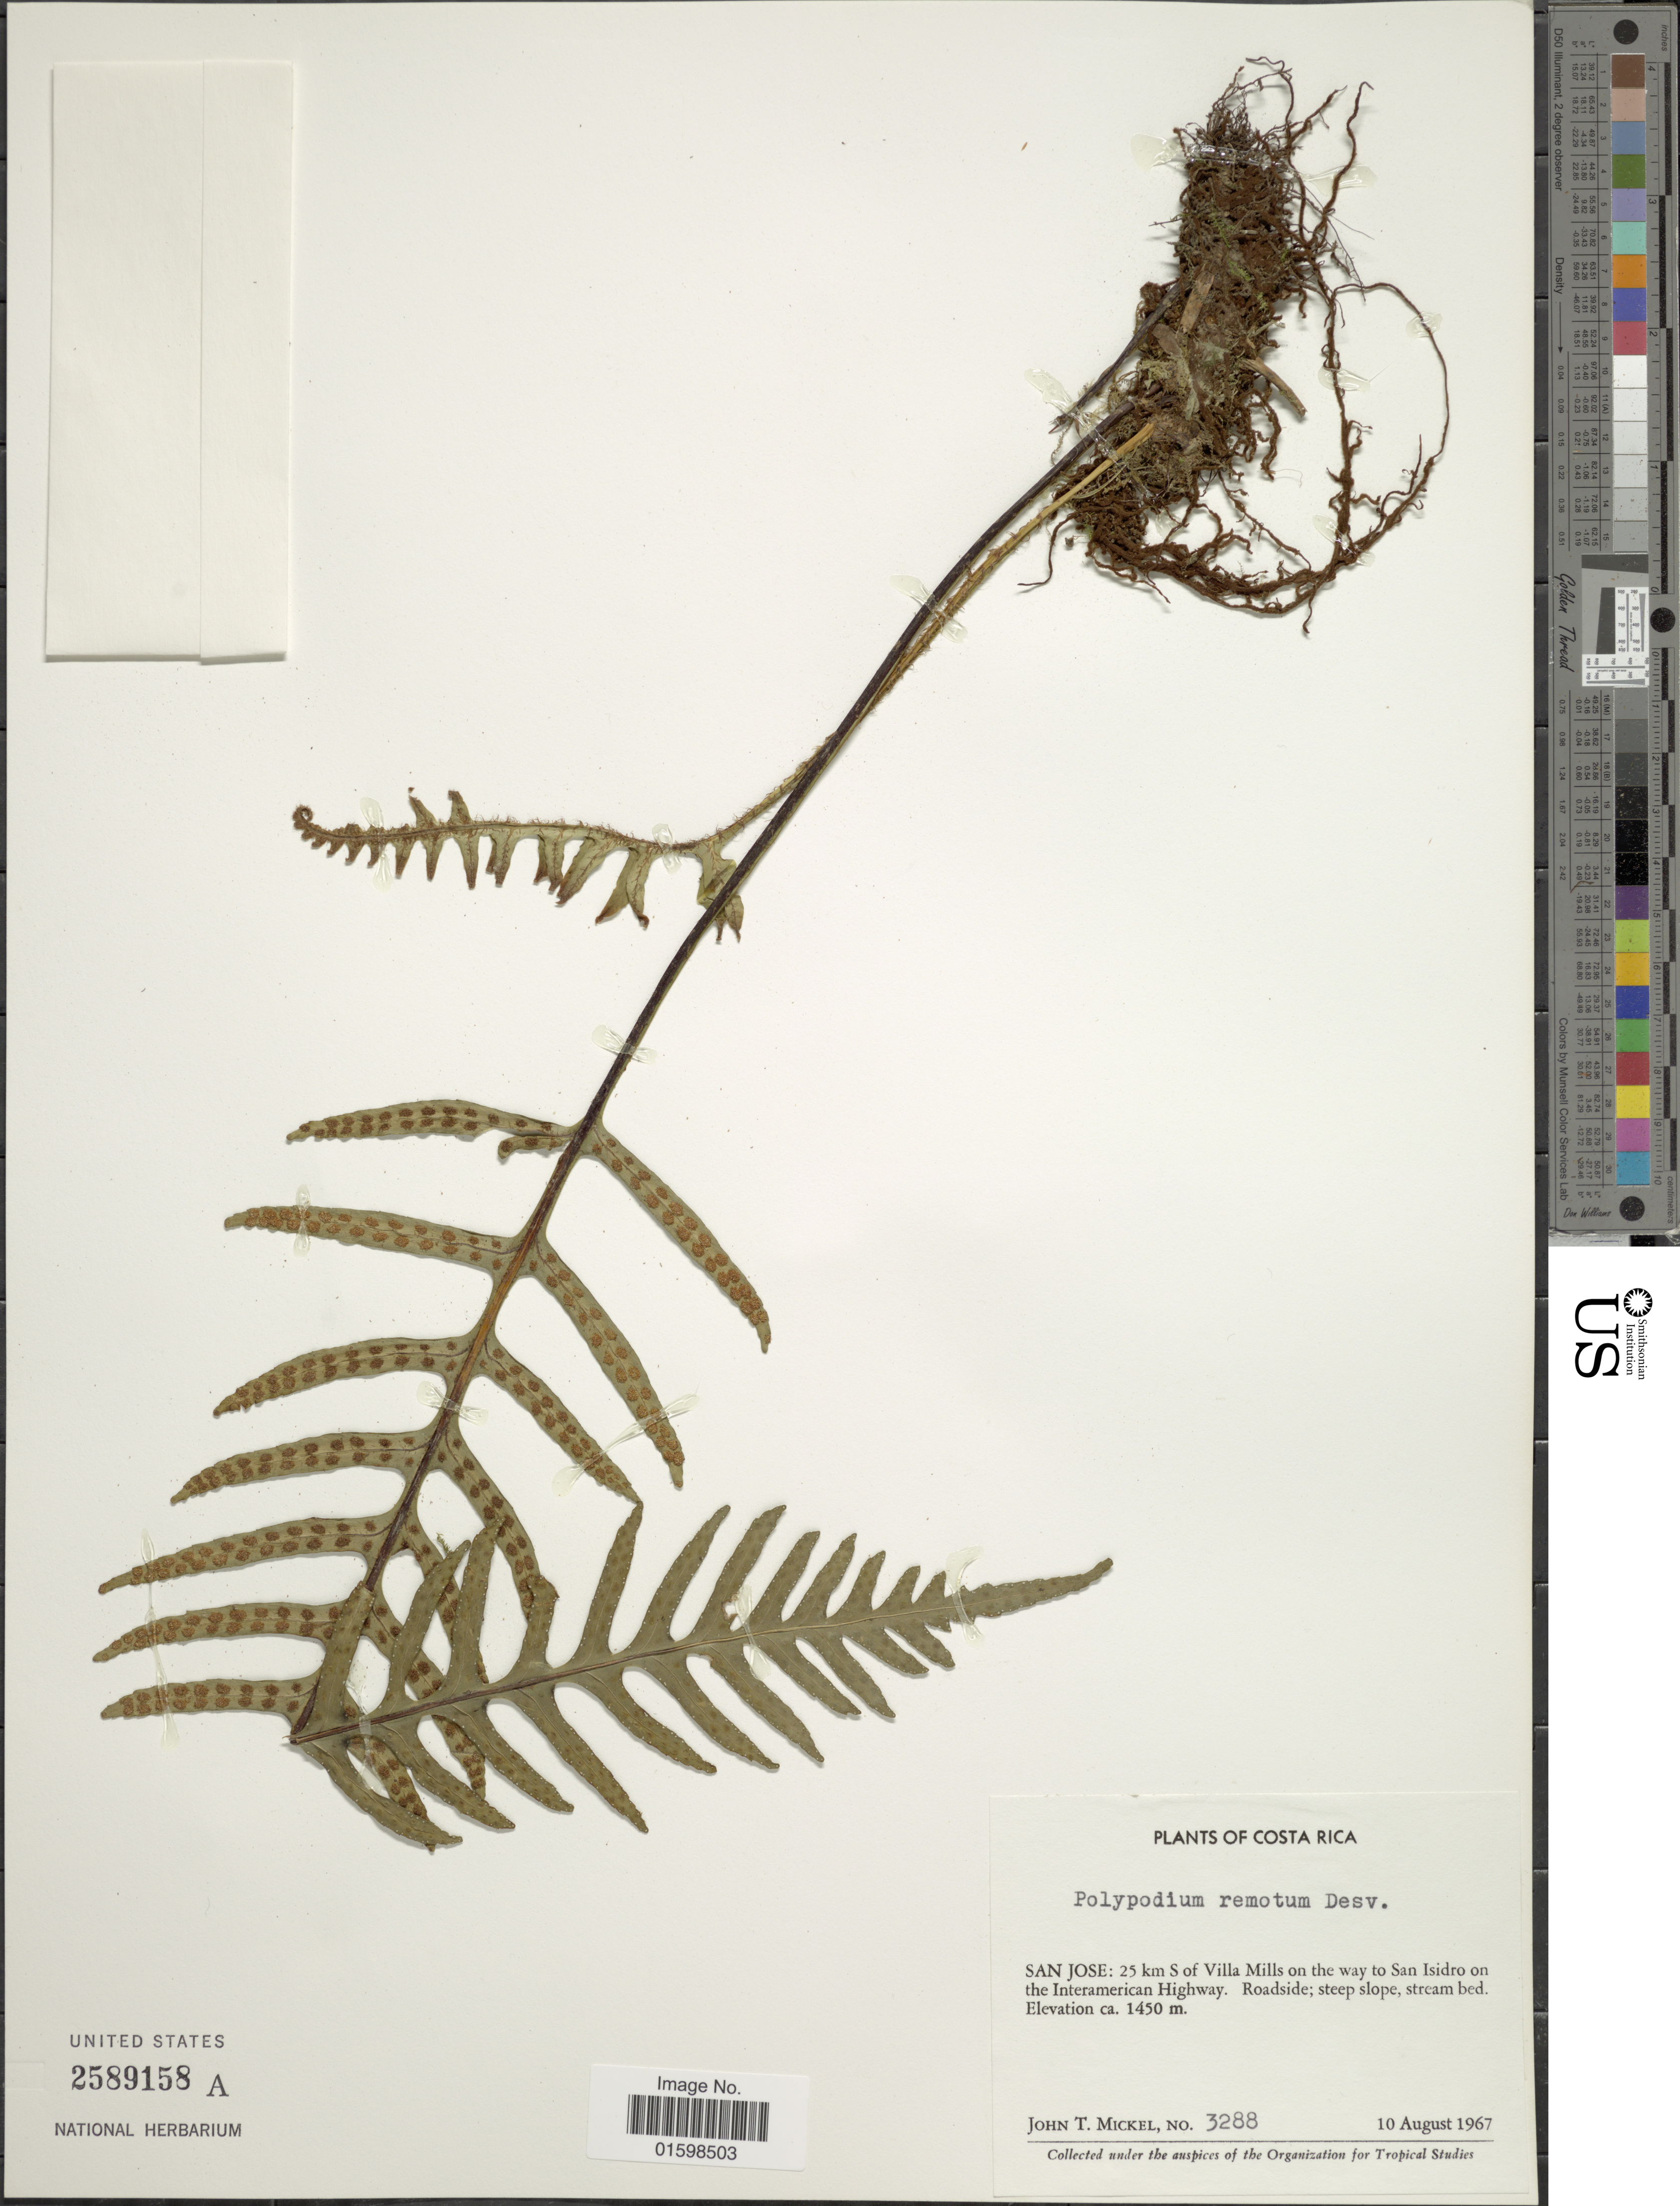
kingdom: Plantae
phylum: Tracheophyta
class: Polypodiopsida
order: Polypodiales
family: Polypodiaceae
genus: Pleopeltis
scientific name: Pleopeltis remota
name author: (Desv.) A.R. Sm.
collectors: J. T. Mickel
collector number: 3288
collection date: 1967-08-10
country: Costa Rica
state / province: San José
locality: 25 km S of Villa Mills on the way to San Isidro on the Interamerican Highway, Roadside; streep slope, stream bed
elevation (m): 1450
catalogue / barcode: US 2589158A